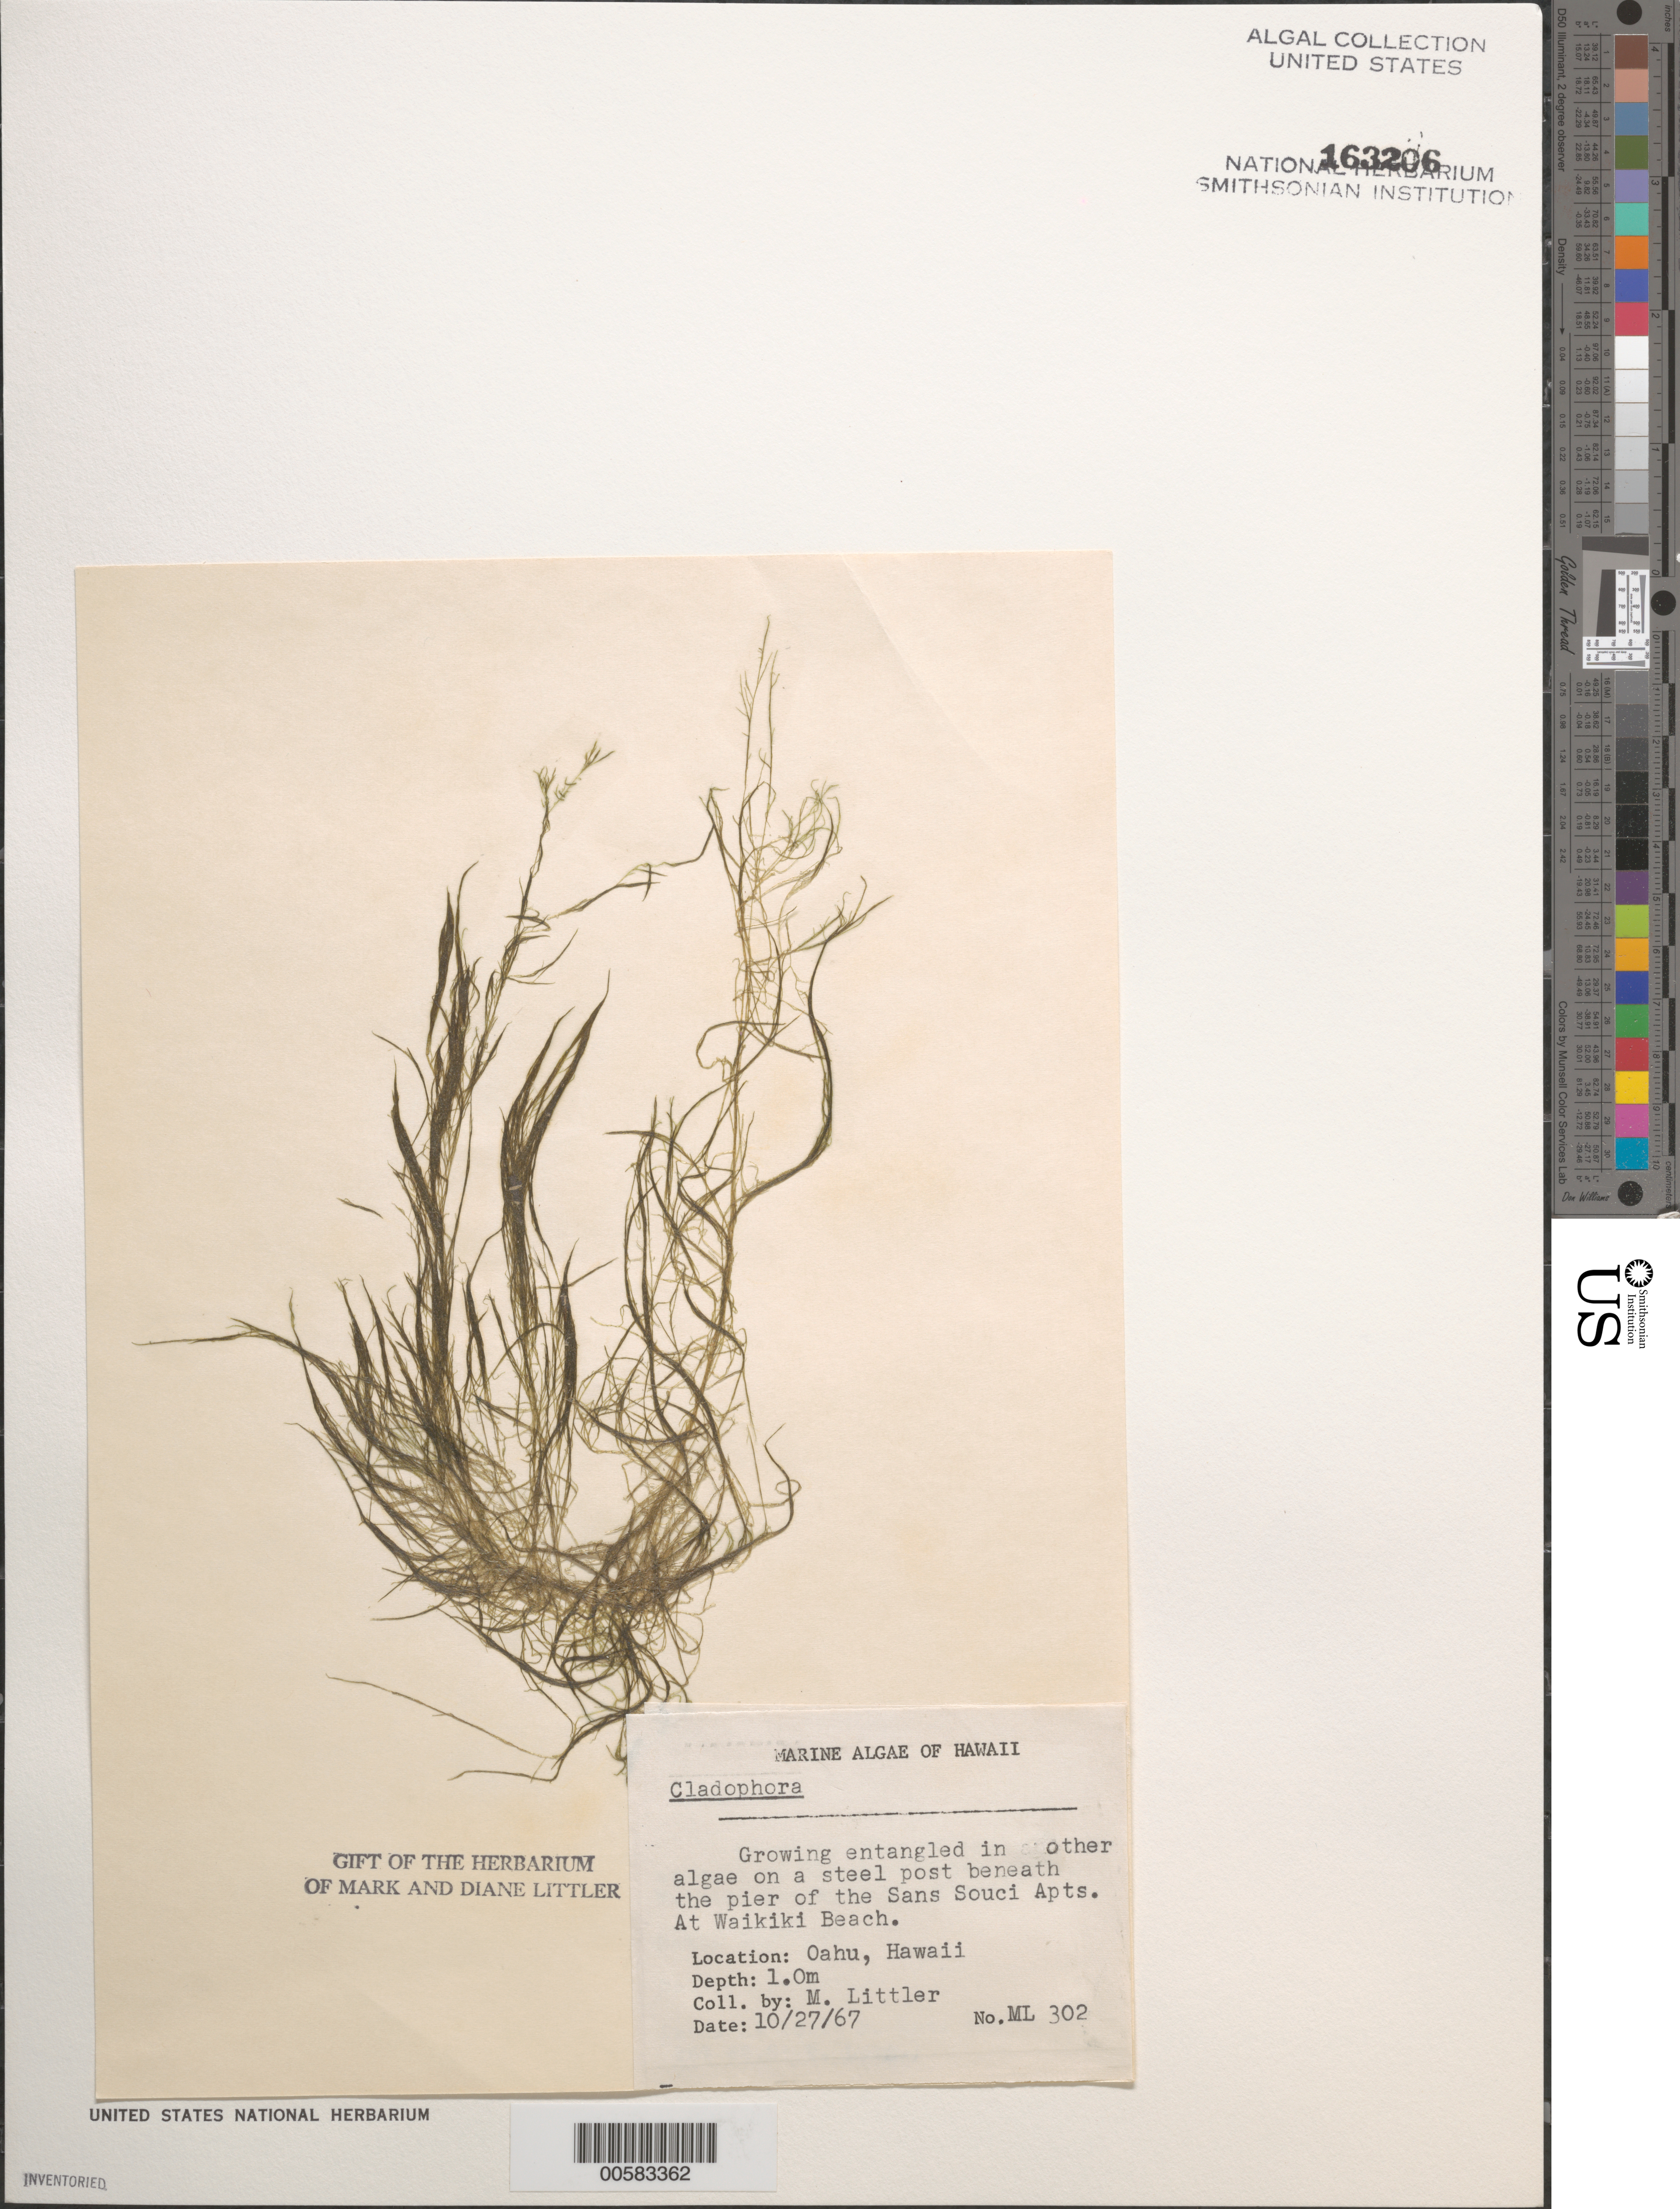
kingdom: Plantae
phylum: Chlorophyta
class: Ulvophyceae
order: Cladophorales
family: Cladophoraceae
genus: Cladophora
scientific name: Cladophora sp.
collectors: M. M. Littler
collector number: ML 302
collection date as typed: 27 Oct 1967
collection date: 1967-10-27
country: United States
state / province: Hawaii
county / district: Honolulu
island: Oahu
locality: Waikiki Beach, Sans Souci Apartments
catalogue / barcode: US 163206